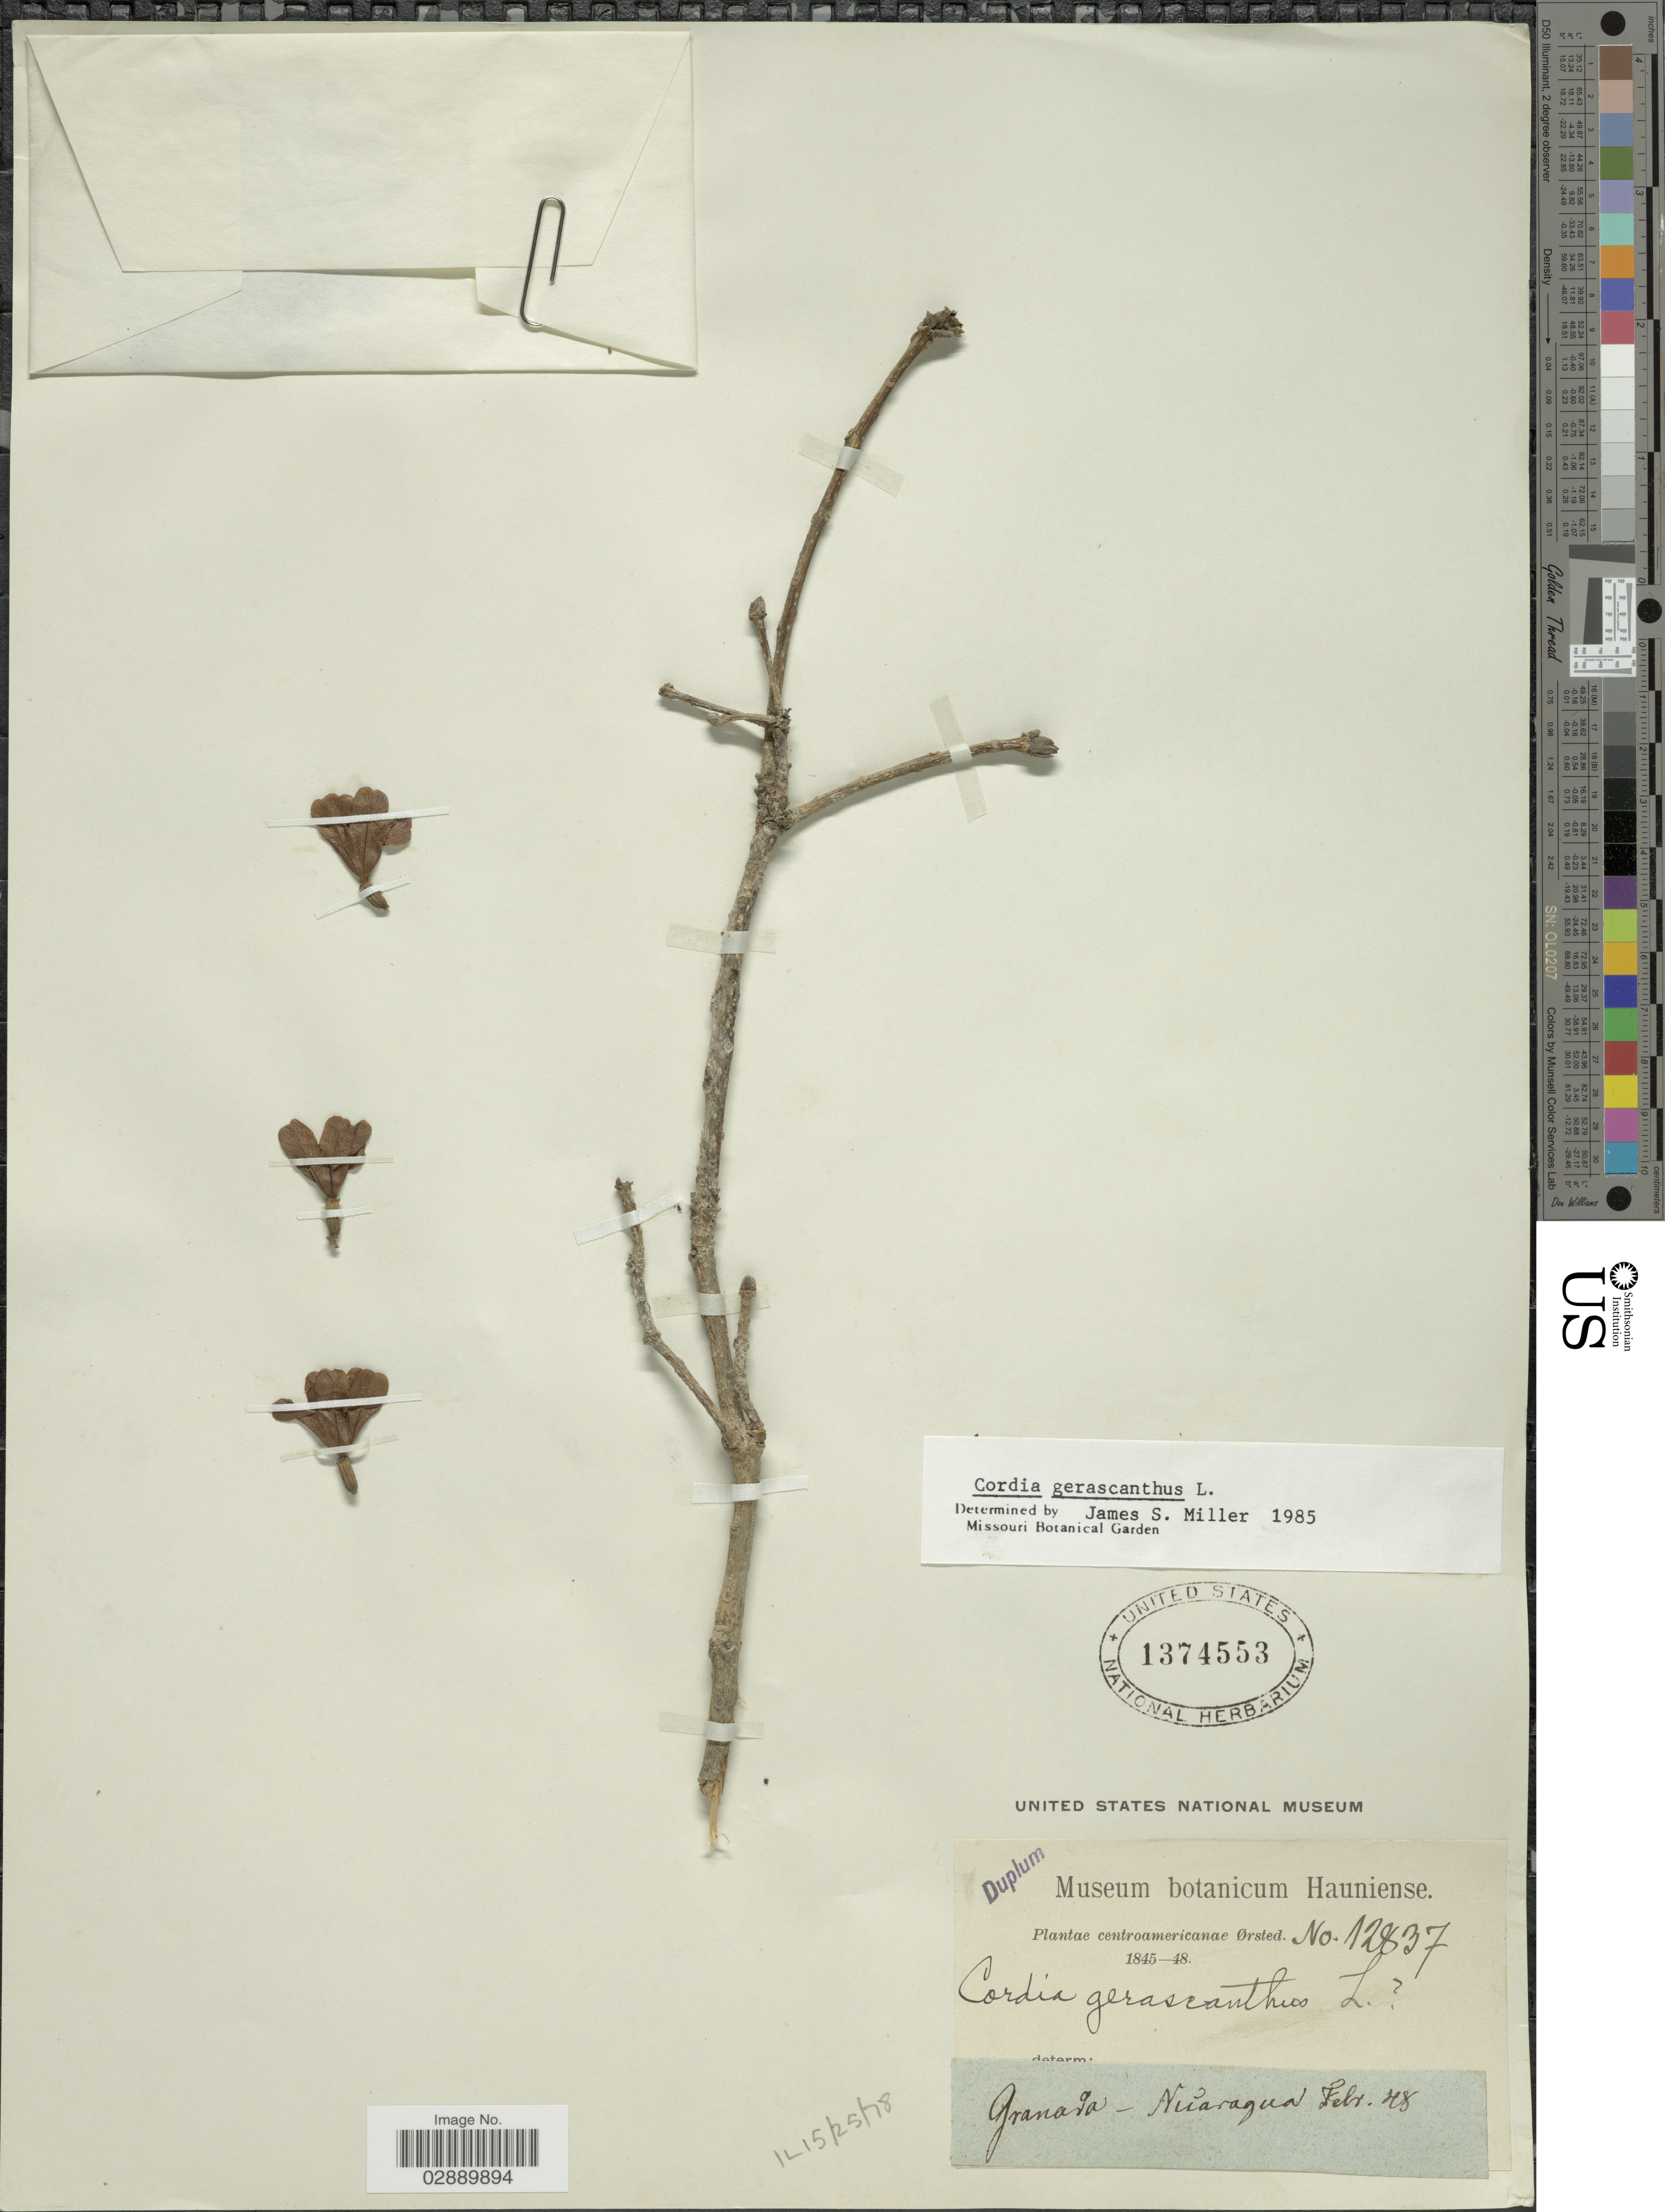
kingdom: Plantae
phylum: Tracheophyta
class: Magnoliopsida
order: Boraginales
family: Cordiaceae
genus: Cordia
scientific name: Cordia gerascanthus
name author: L.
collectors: Ørsted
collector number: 12837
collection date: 1848-02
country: Nicaragua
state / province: Granada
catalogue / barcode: US 1374553